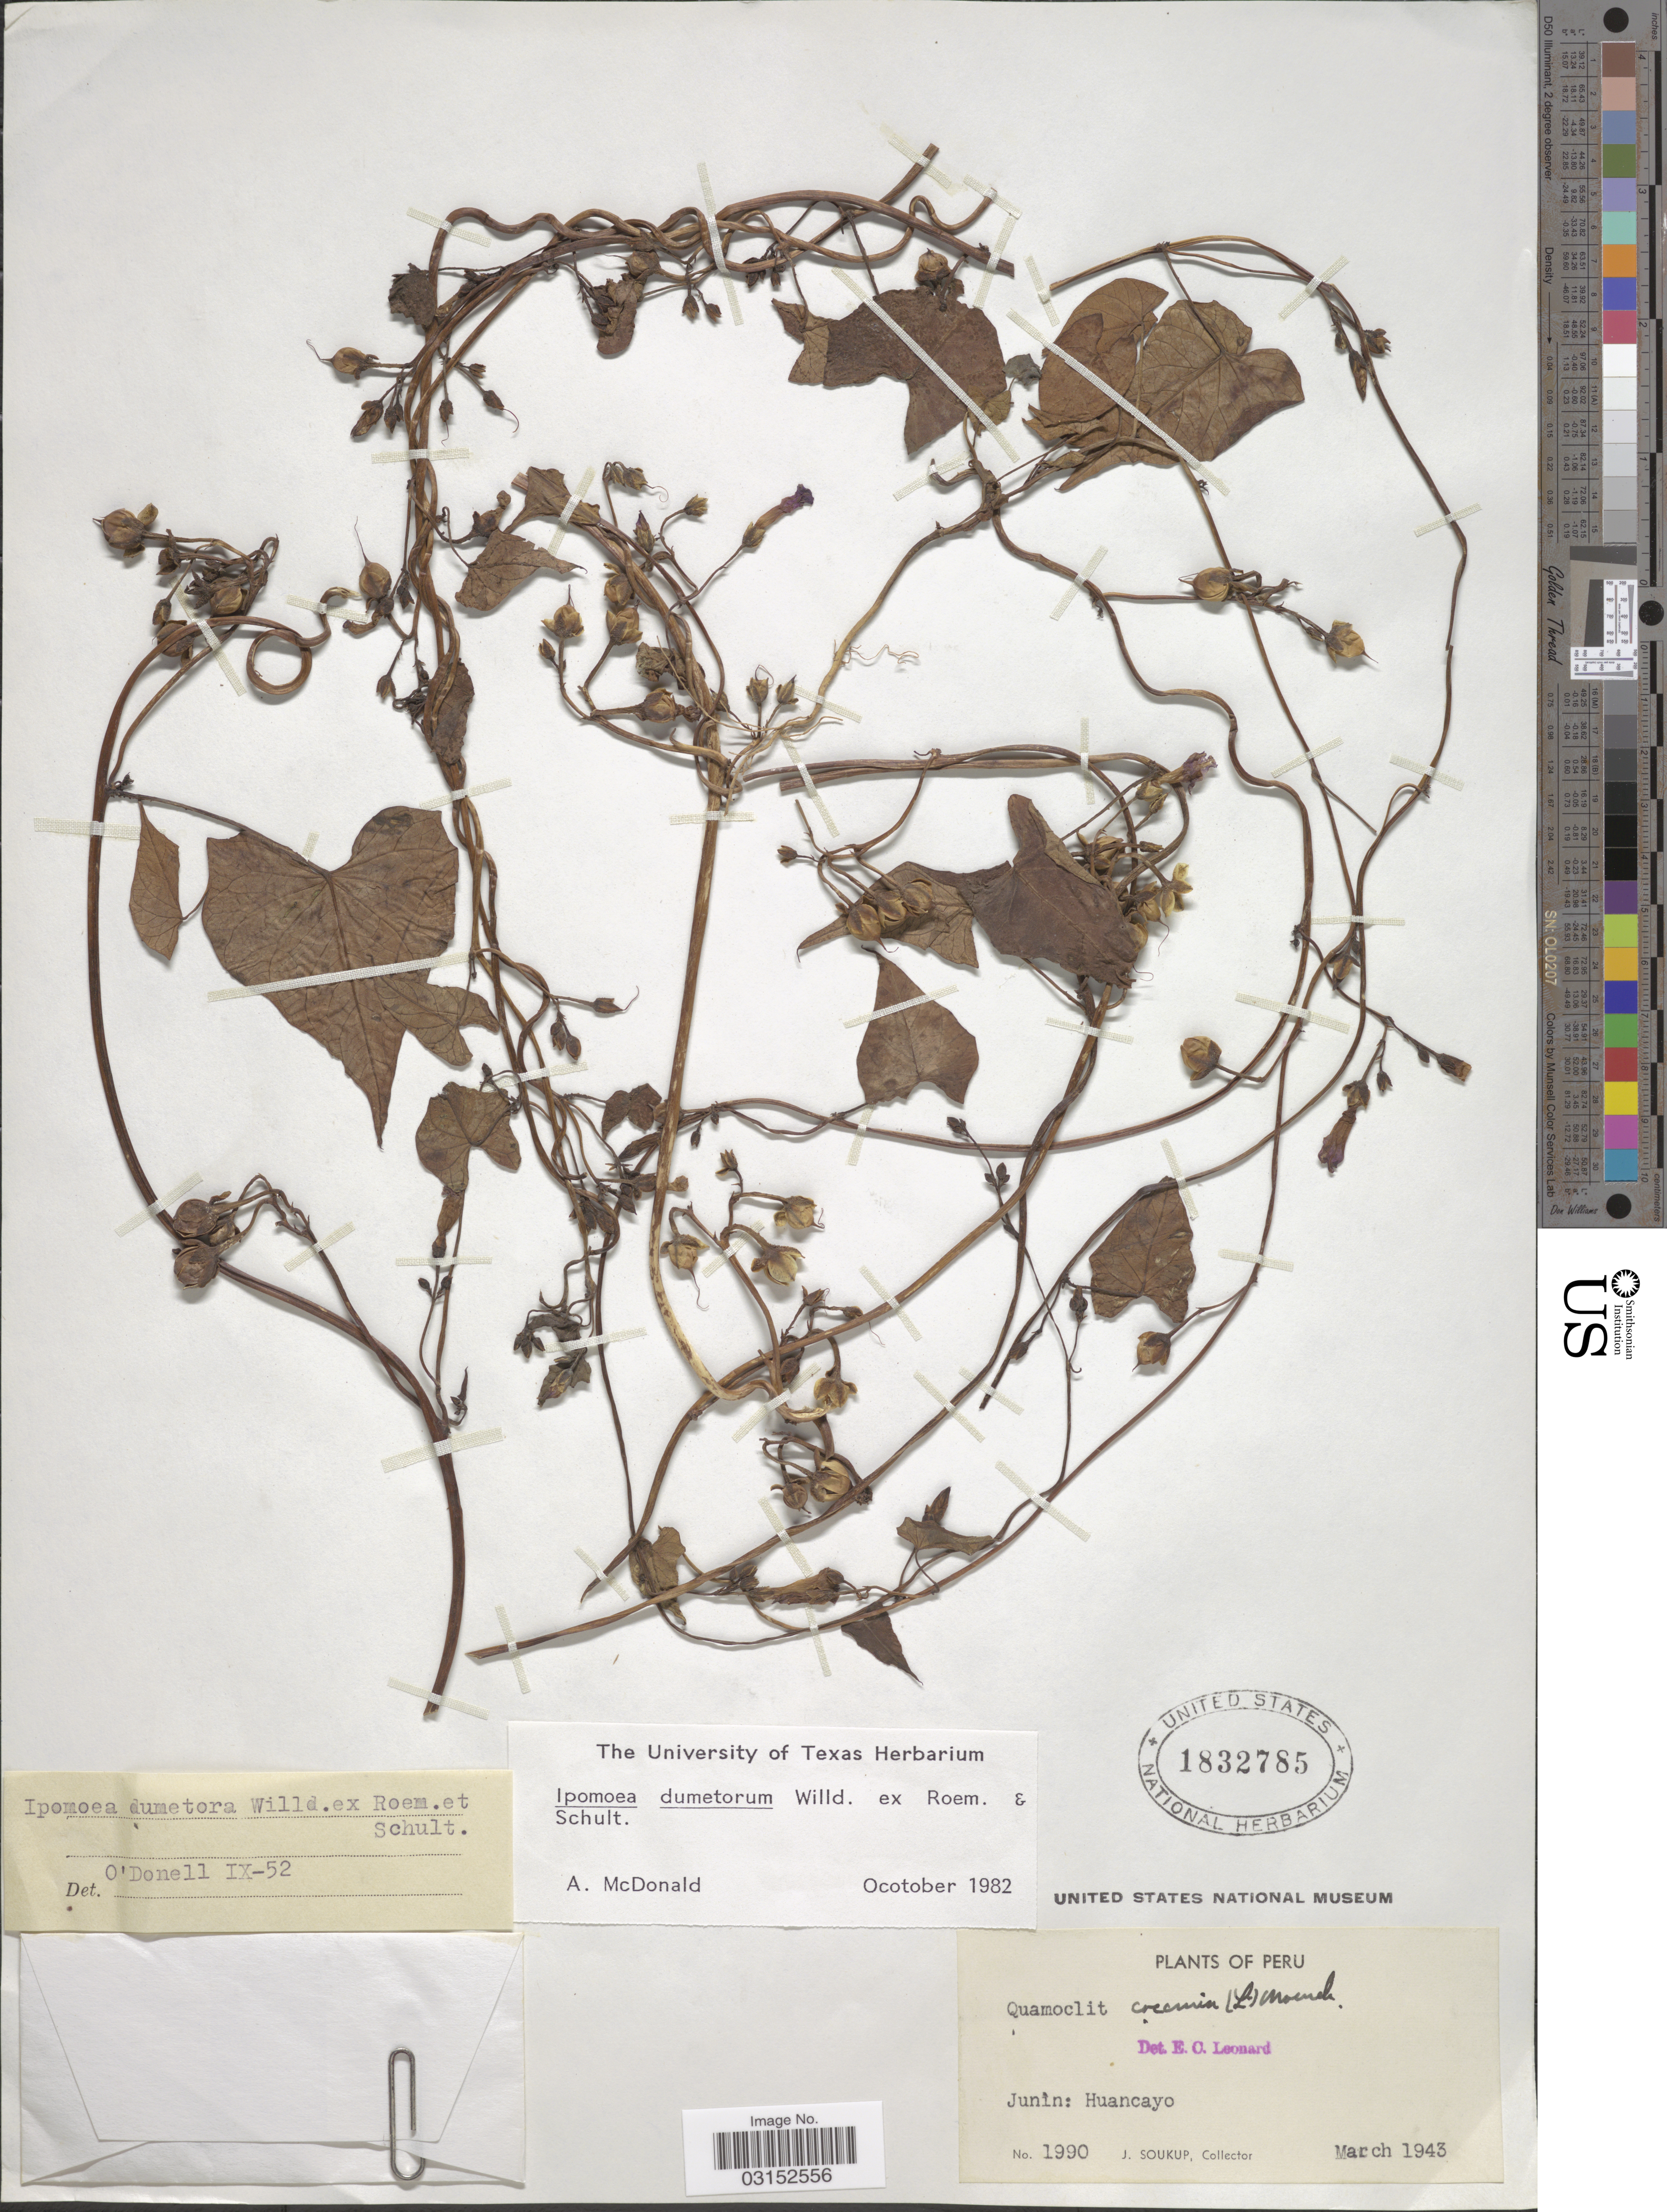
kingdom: Plantae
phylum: Tracheophyta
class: Magnoliopsida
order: Solanales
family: Convolvulaceae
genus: Ipomoea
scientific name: Ipomoea dumetorum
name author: Willd.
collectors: J. Soukup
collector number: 1990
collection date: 1943-03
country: Peru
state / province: Junín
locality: Huancayo.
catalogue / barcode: US 1832785